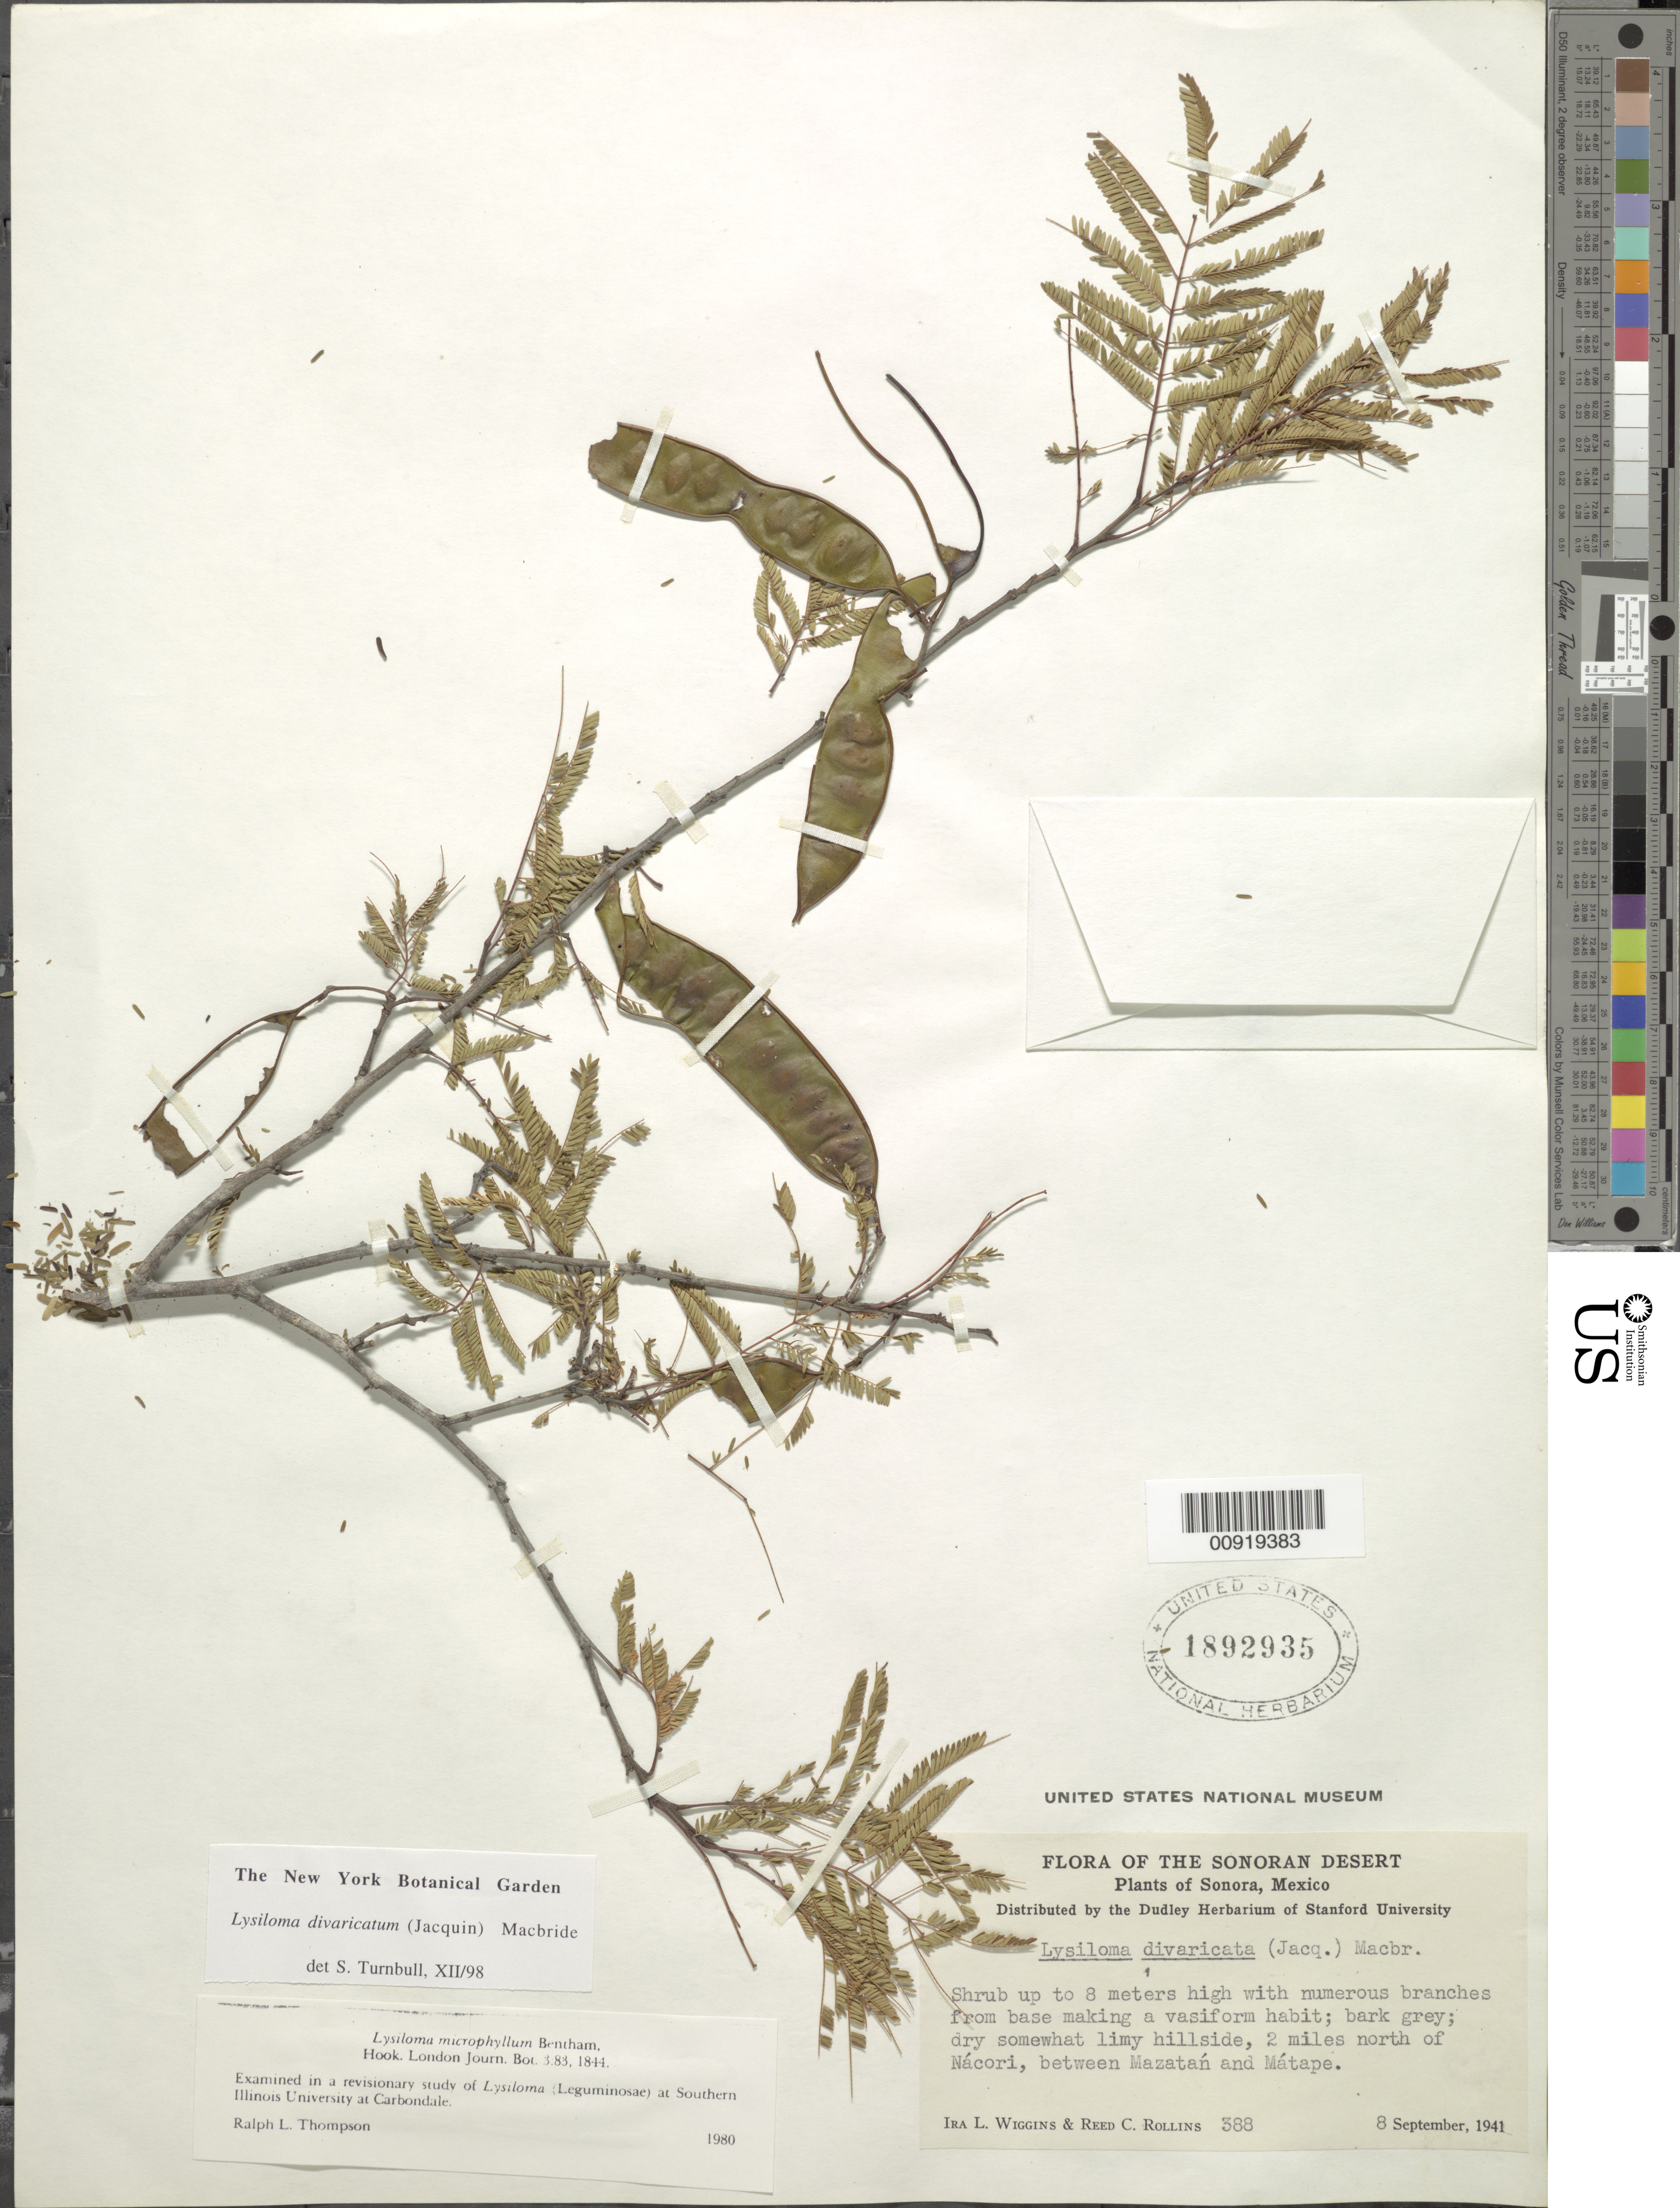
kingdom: Plantae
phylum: Tracheophyta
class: Magnoliopsida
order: Fabales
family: Fabaceae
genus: Lysiloma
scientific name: Lysiloma divaricatum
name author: (Jacq.) J.F. Macbr.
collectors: I. L. Wiggins & R. C. Rollins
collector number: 388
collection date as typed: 08 Sep 1941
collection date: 1941-09-08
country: Mexico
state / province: Sonora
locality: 2 miles north of Nácori, between Mazatán and Mátape.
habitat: Dry somewhat limy hillside.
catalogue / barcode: US 1892935